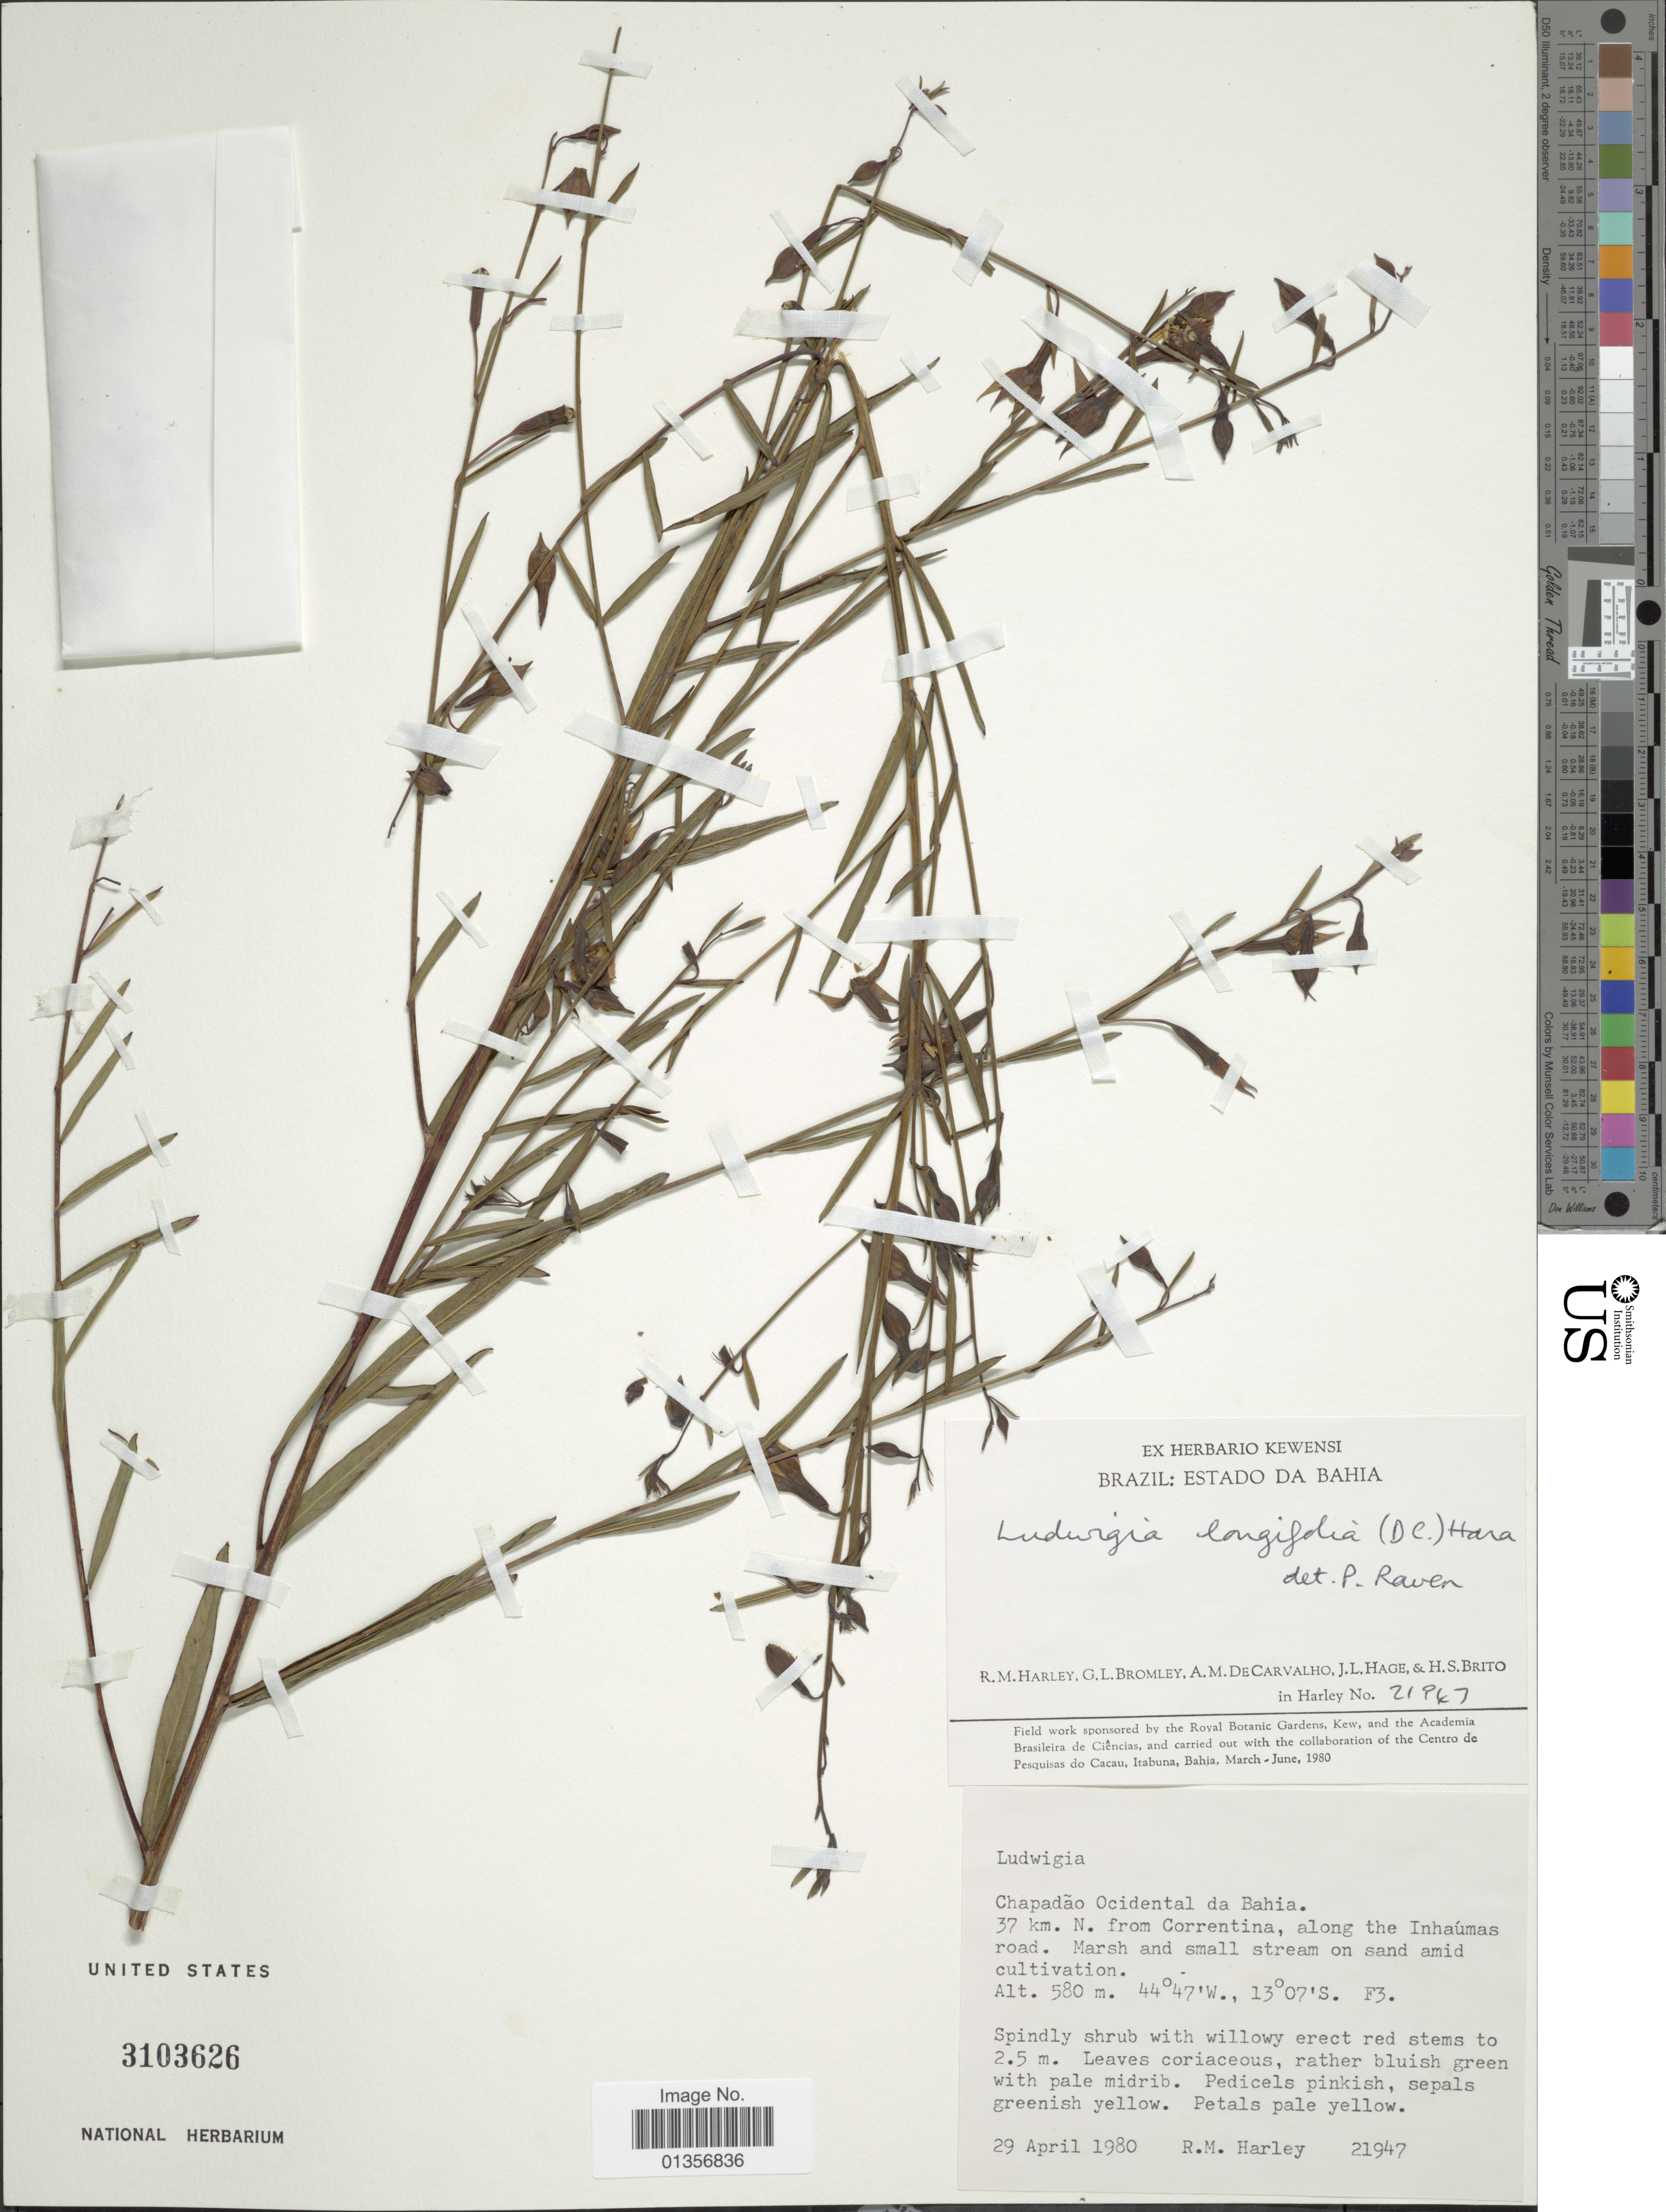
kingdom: Plantae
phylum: Tracheophyta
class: Magnoliopsida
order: Myrtales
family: Onagraceae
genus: Ludwigia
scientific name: Ludwigia longifolia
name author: (DC.) H. Hara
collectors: R. M. Harley, G. L. Bromley, A. Carvalho, J. Hage & H. S. Brito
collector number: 21947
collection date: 1980-04-29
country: Brazil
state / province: Bahia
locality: Chapadão Ocidental da Bahia, 37 km. N. from Correntina, along the Inhaúmas road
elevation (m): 580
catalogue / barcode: US 3103626